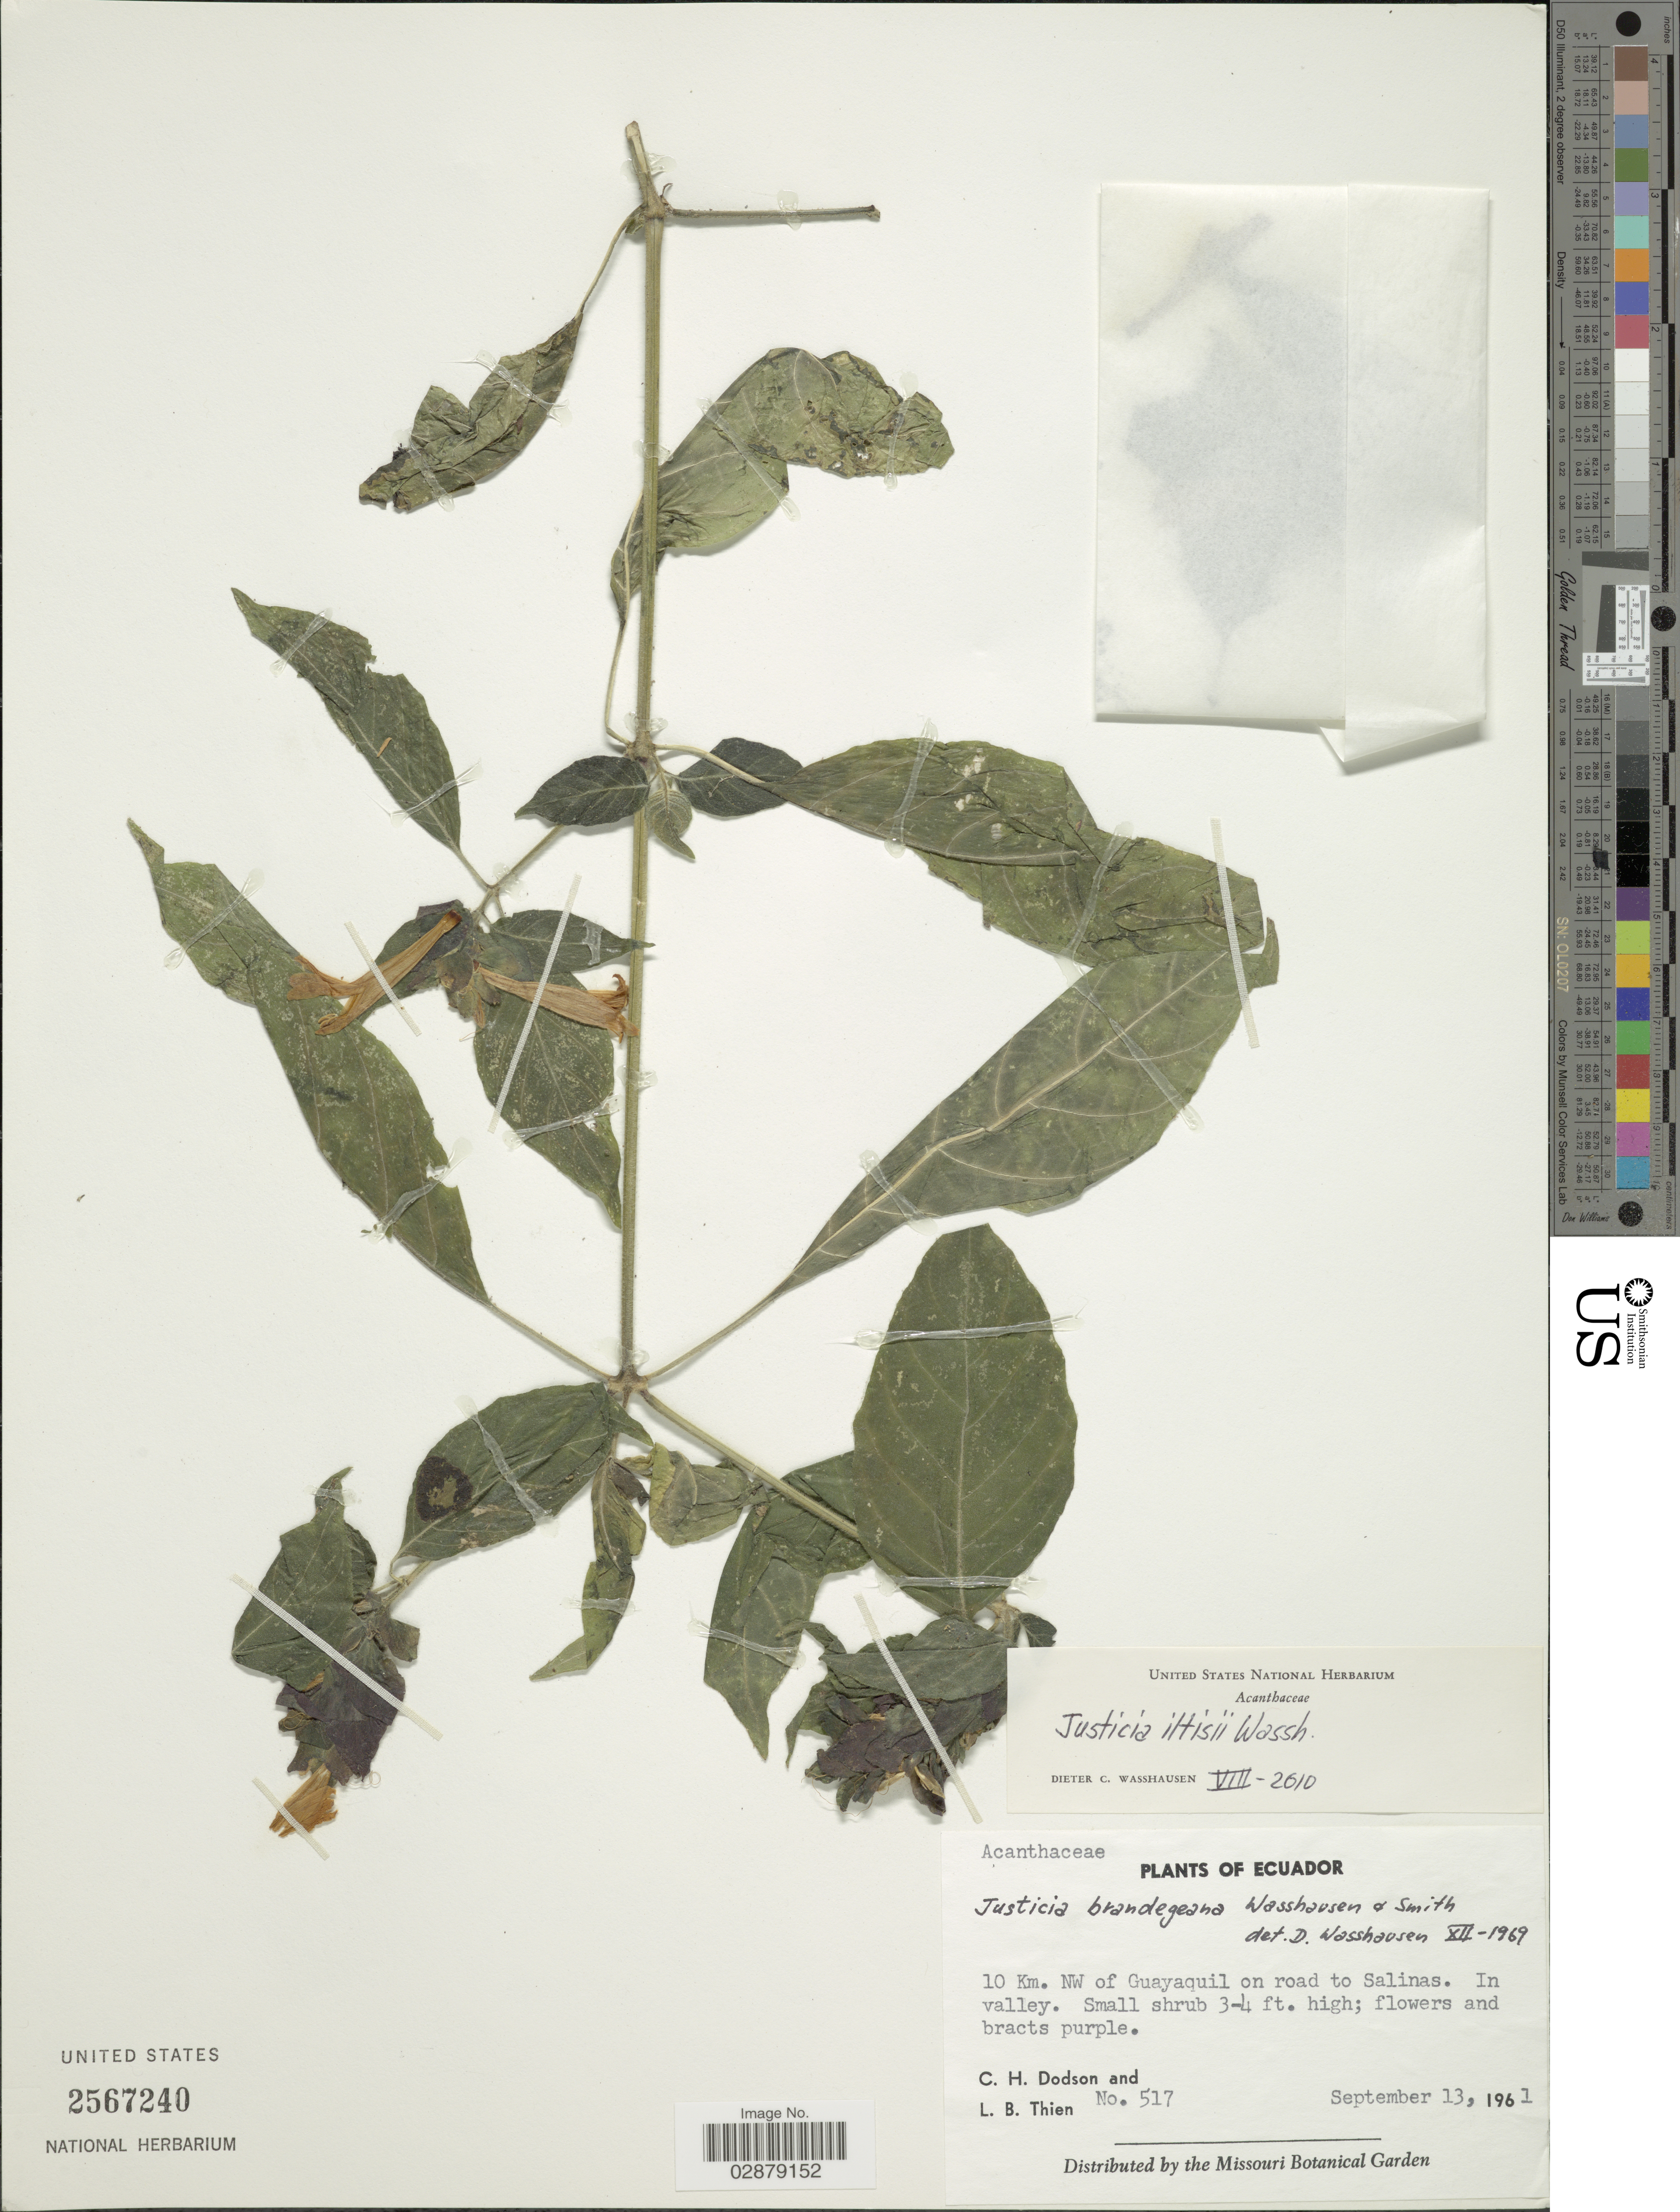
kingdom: Plantae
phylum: Tracheophyta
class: Magnoliopsida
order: Lamiales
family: Acanthaceae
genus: Justicia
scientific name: Justicia iltisii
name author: Wassh.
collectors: C. H. Dodson & L. Thien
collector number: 517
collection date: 1961-09-13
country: Ecuador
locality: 10 km. NW of Guayaquil on road to Salinas. In valley.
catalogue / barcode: US 2567240